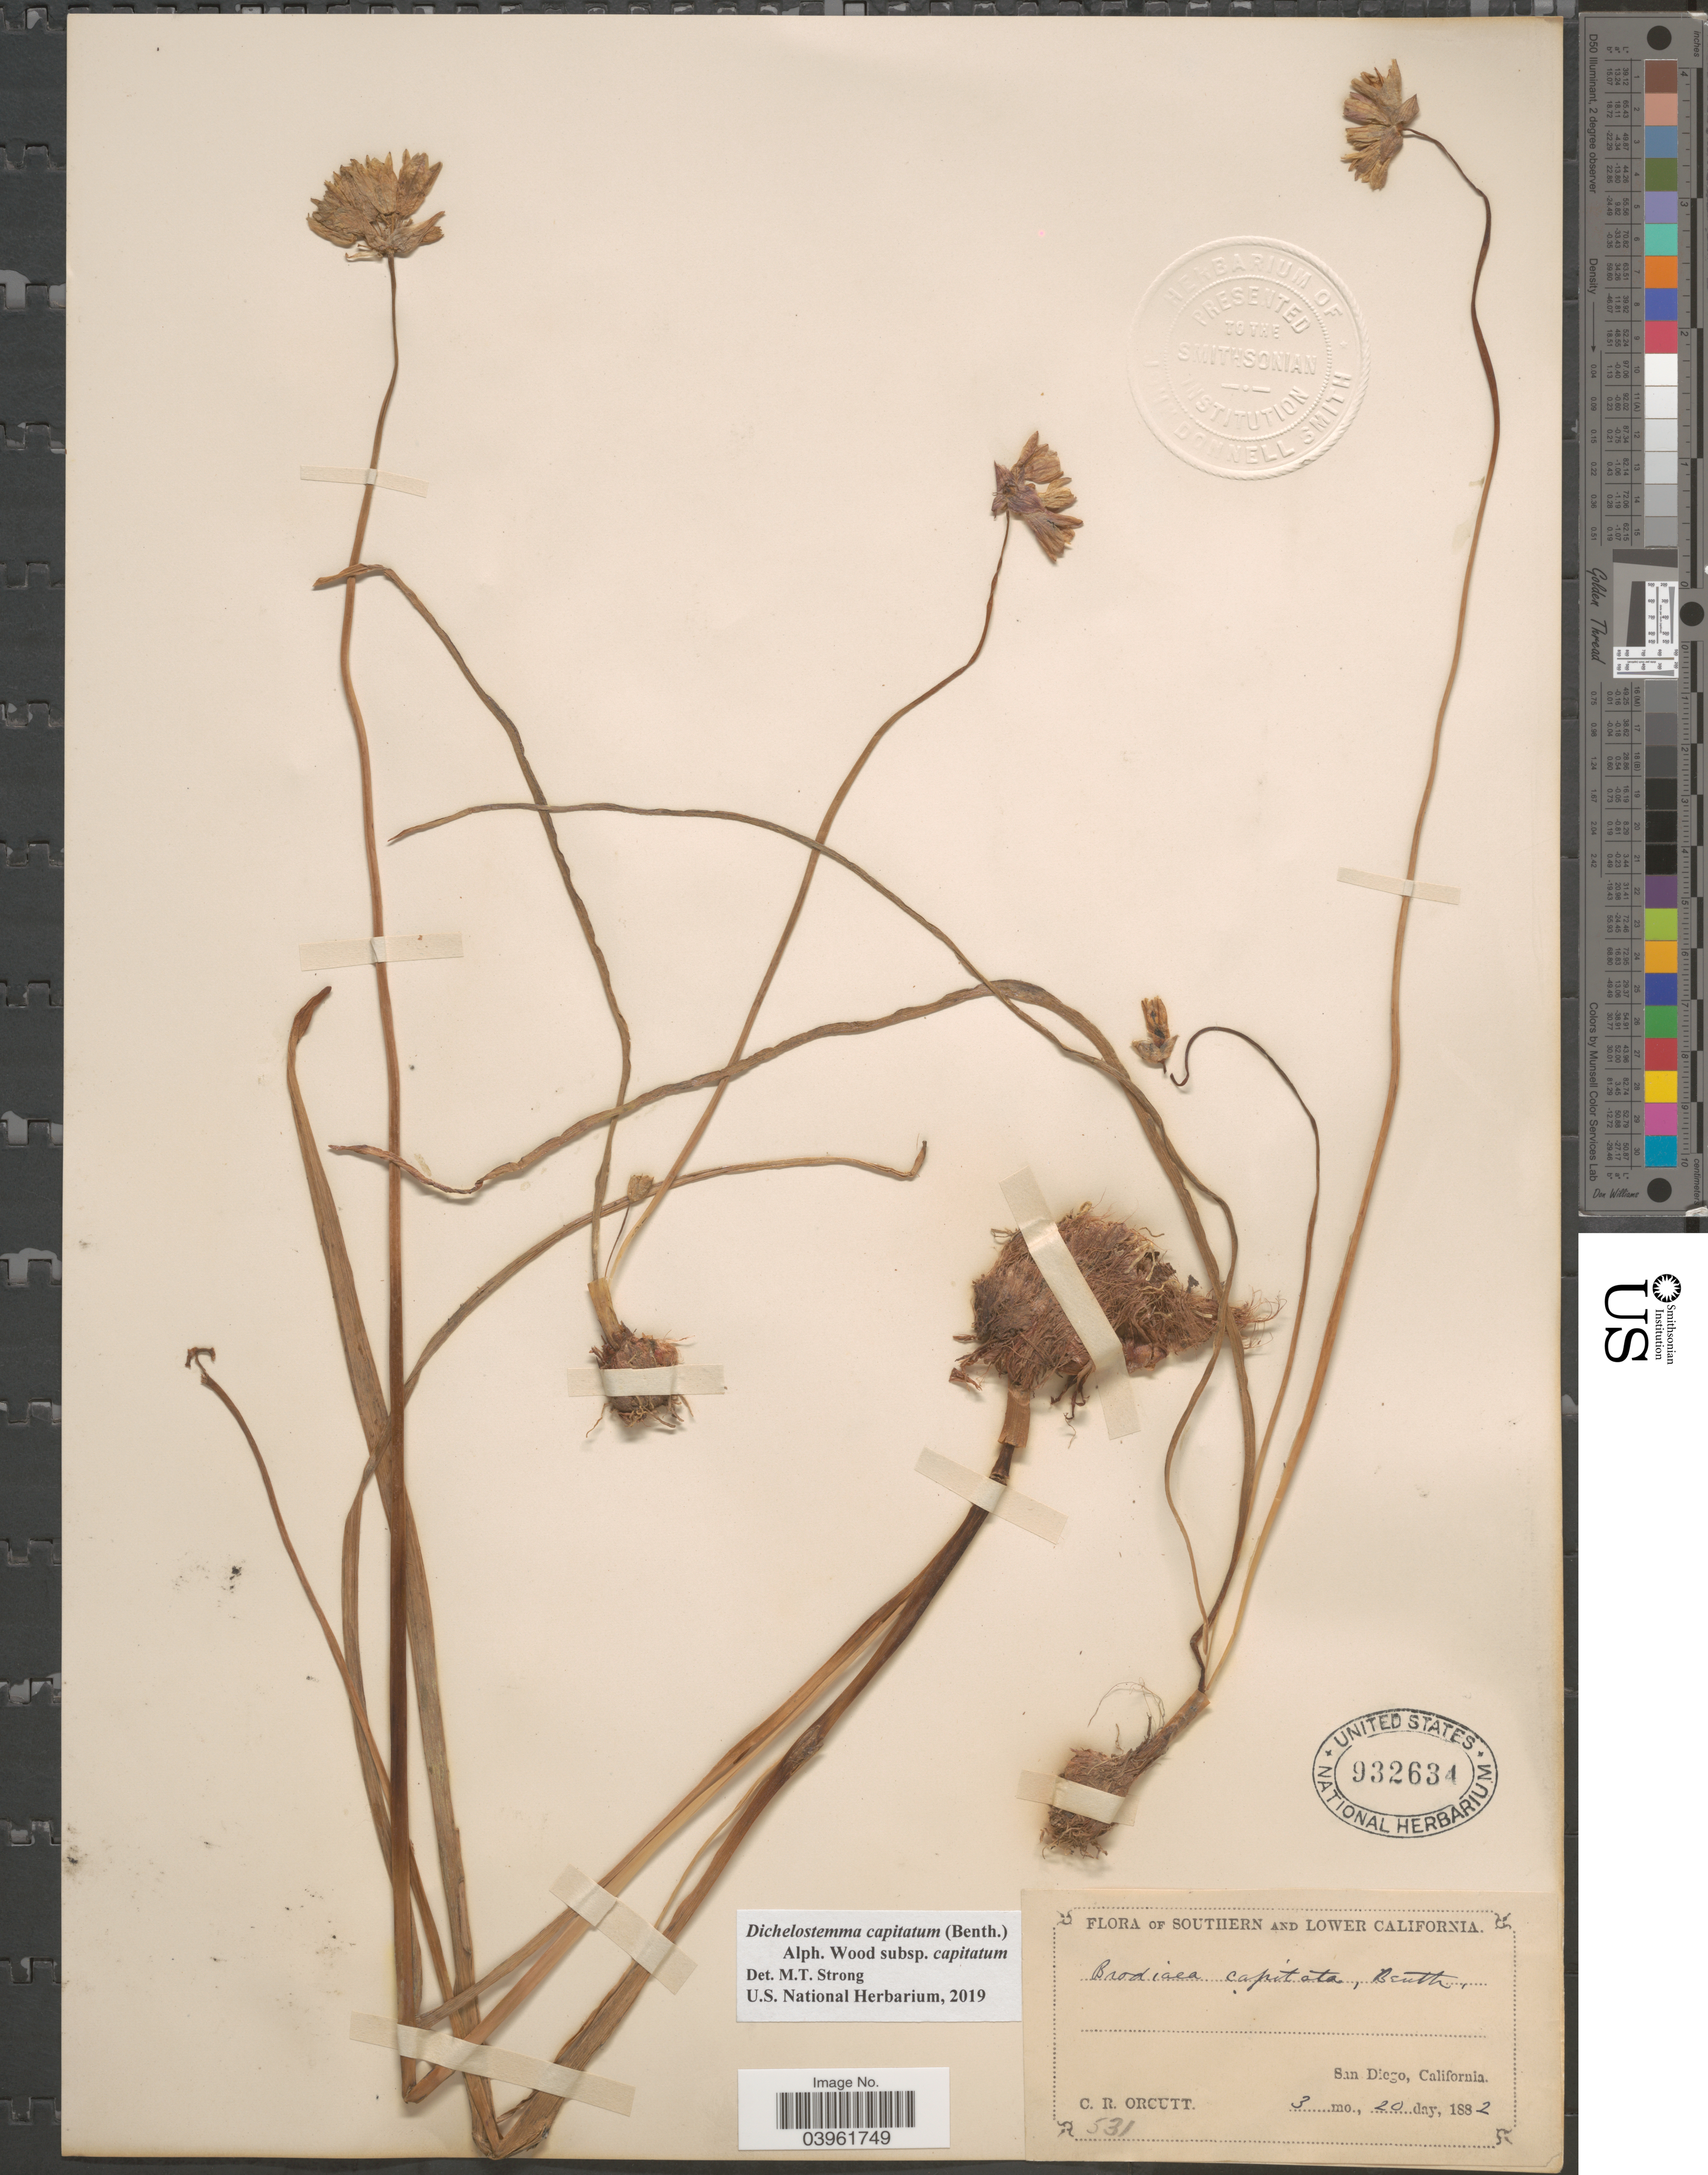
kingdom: Plantae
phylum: Tracheophyta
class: Liliopsida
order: Asparagales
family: Asparagaceae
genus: Dichelostemma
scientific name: Dichelostemma capitatum subsp. capitatum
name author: (Benth.) Alph. Wood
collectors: C. R. Orcutt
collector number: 531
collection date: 1882-03-20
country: United States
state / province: California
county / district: San Diego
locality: Southern California. San Diego.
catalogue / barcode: US 932634